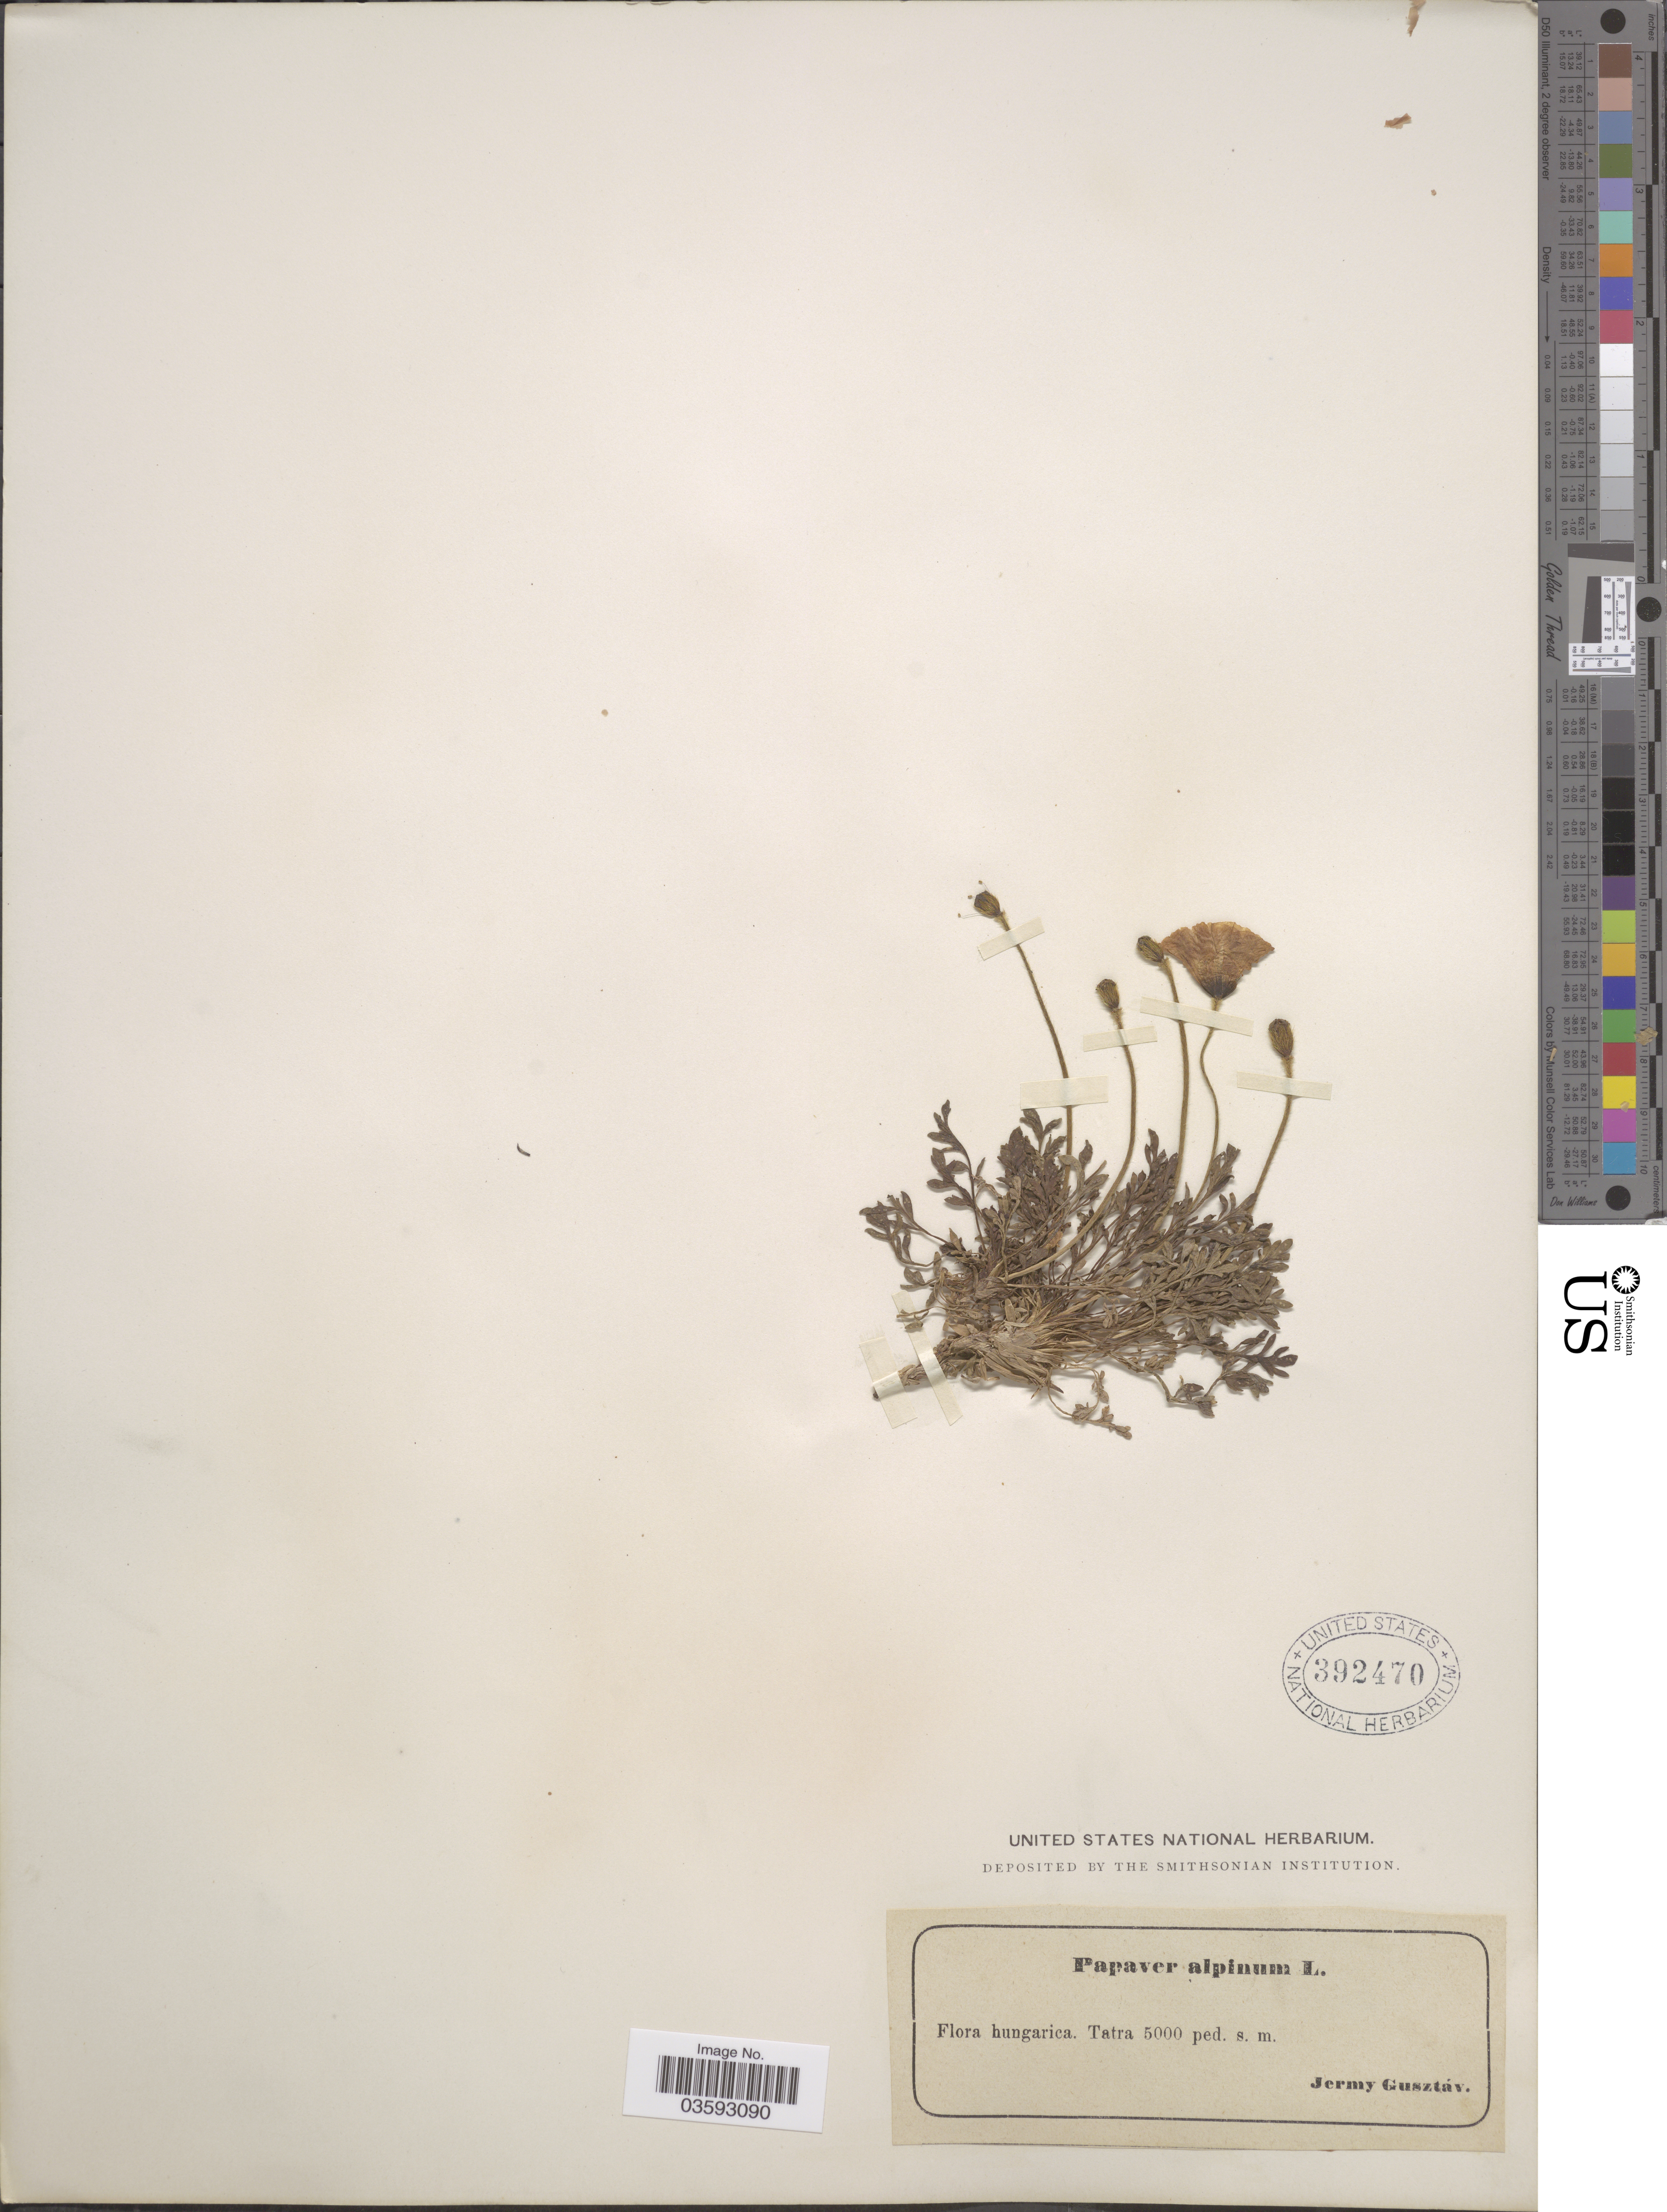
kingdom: Plantae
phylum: Tracheophyta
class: Magnoliopsida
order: Ranunculales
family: Papaveraceae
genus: Papaver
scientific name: Papaver alpinum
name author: L.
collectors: J. Gusztav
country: Hungary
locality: Tatra.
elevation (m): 1524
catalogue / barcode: US 392470